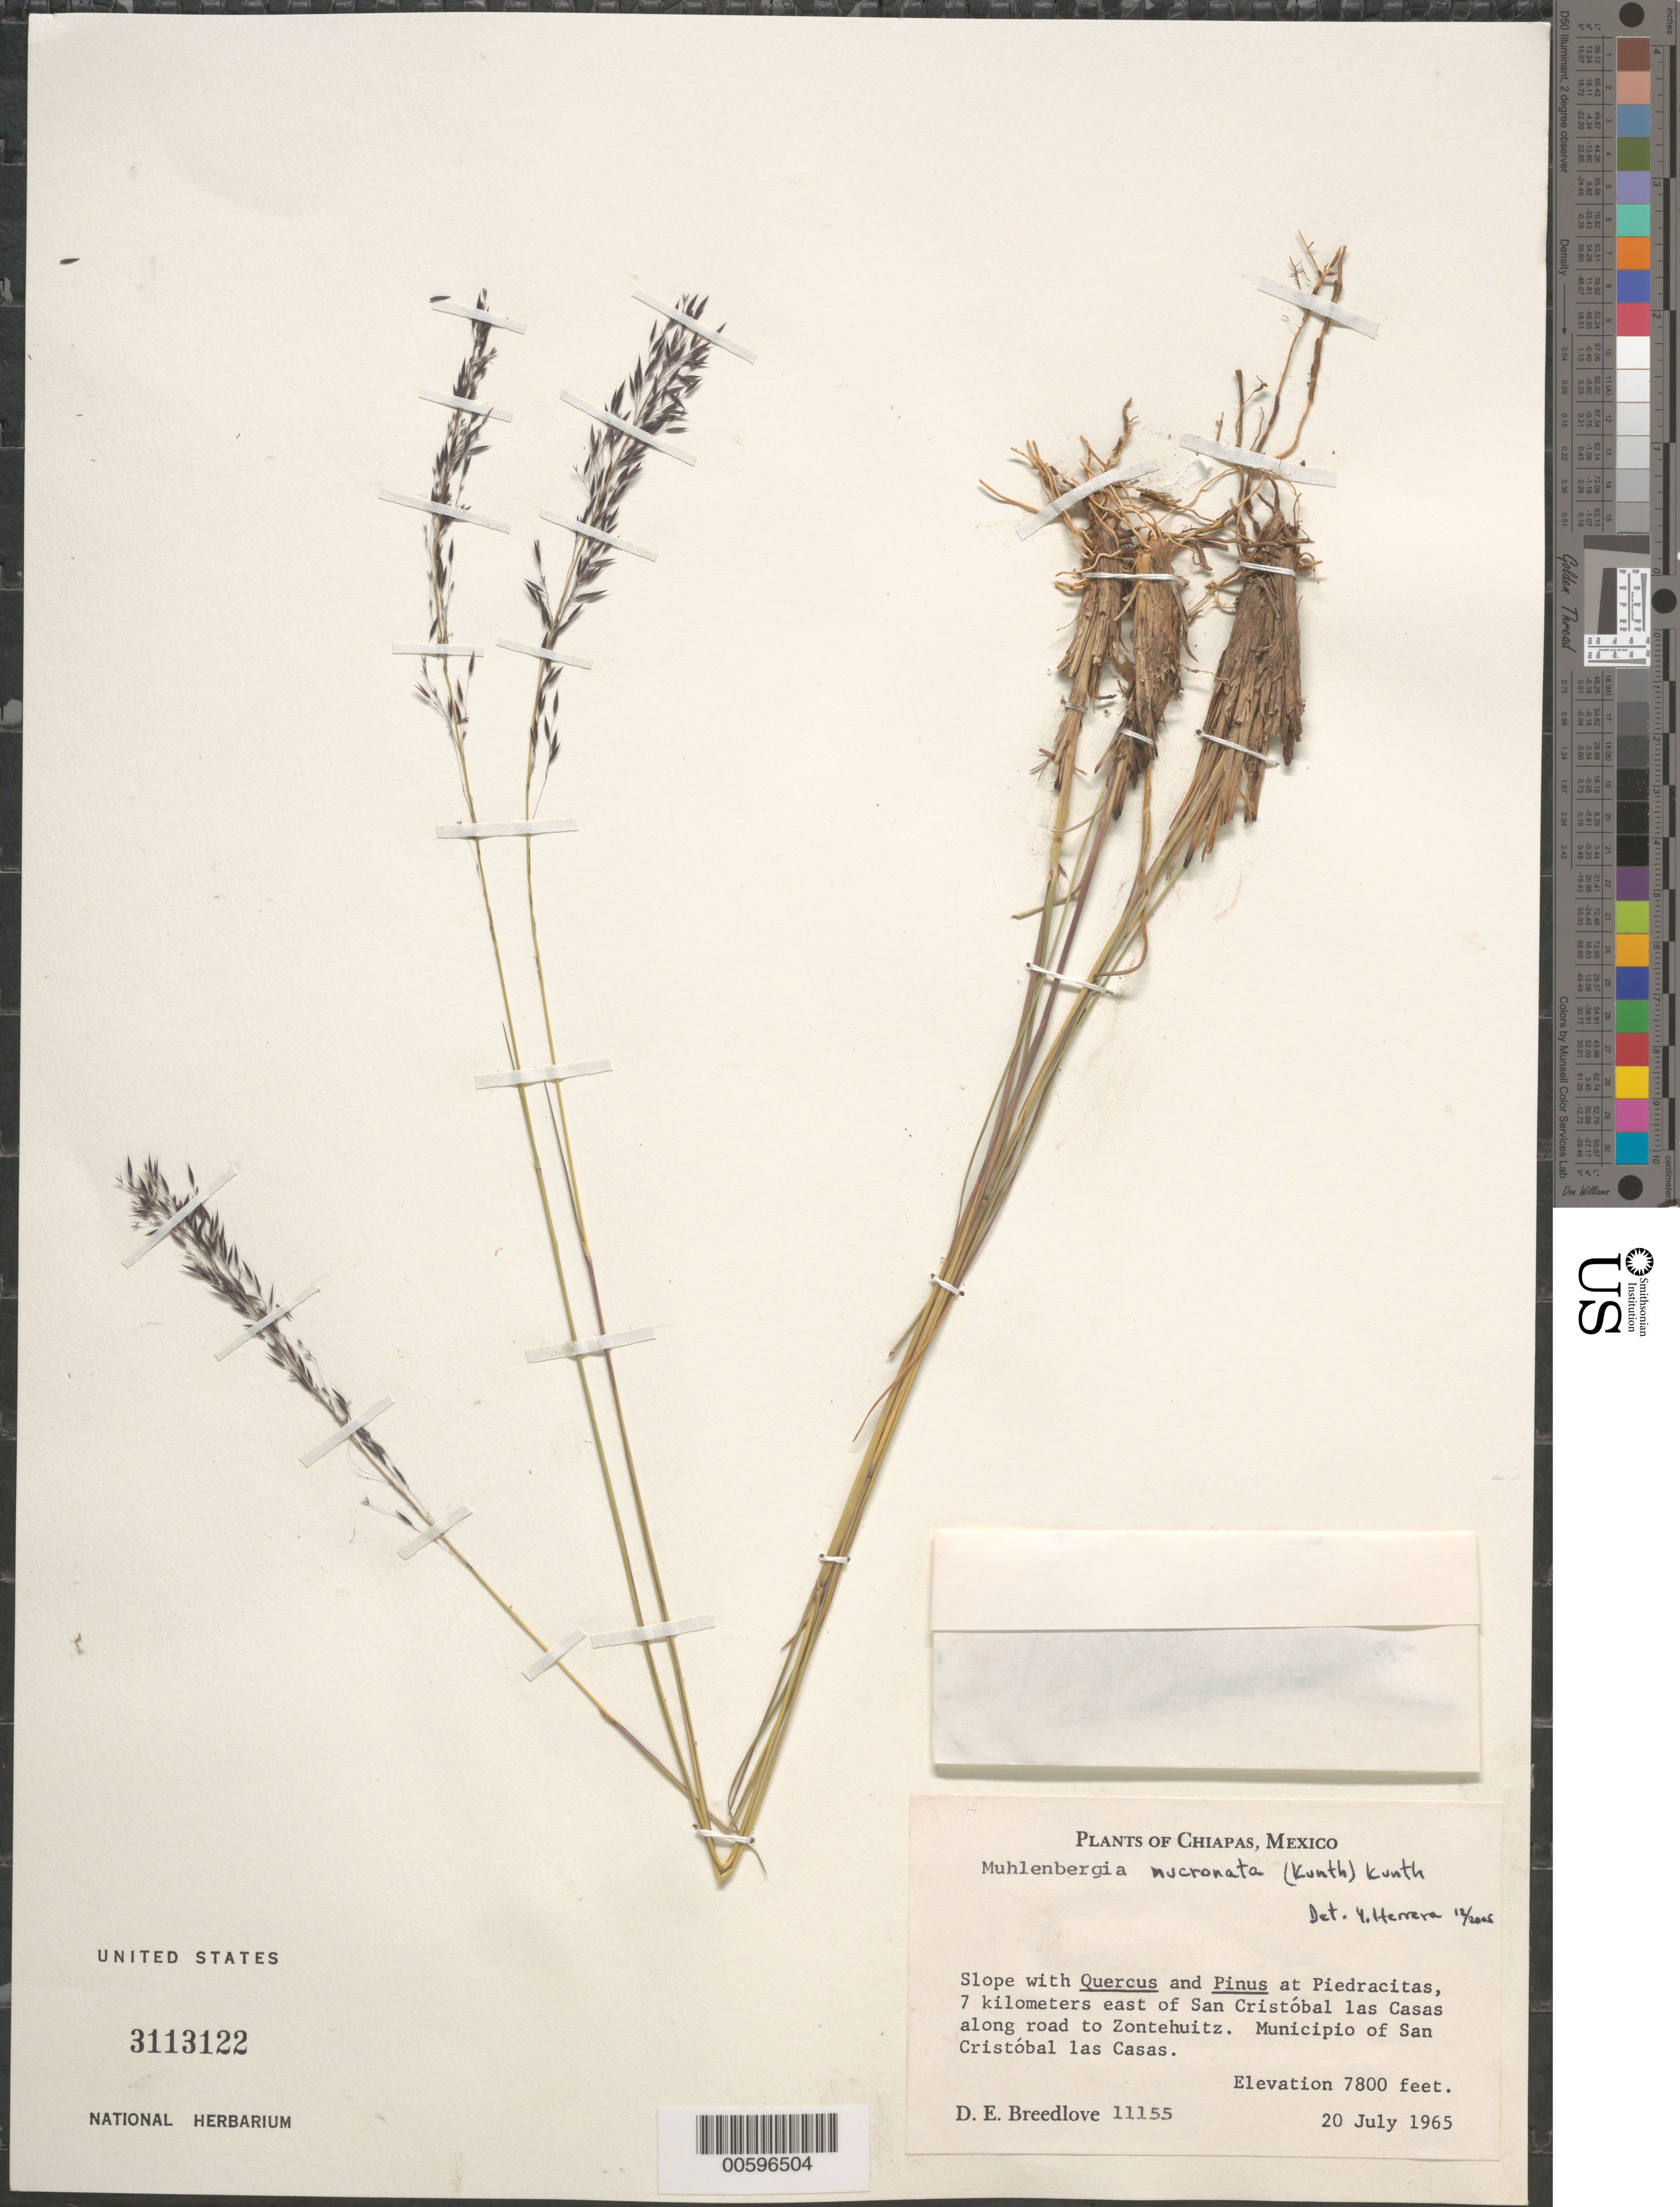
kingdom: Plantae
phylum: Tracheophyta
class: Liliopsida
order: Poales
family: Poaceae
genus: Muhlenbergia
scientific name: Muhlenbergia sp.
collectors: D. E. Breedlove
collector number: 11155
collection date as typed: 20 Jul 1965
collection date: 1965-07-20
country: Mexico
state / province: Chiapas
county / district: San Cristóbal las Casas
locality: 7 km E of San Cristóbal las Casas along road to Zontehuitz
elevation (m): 2377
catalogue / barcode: US 3113122